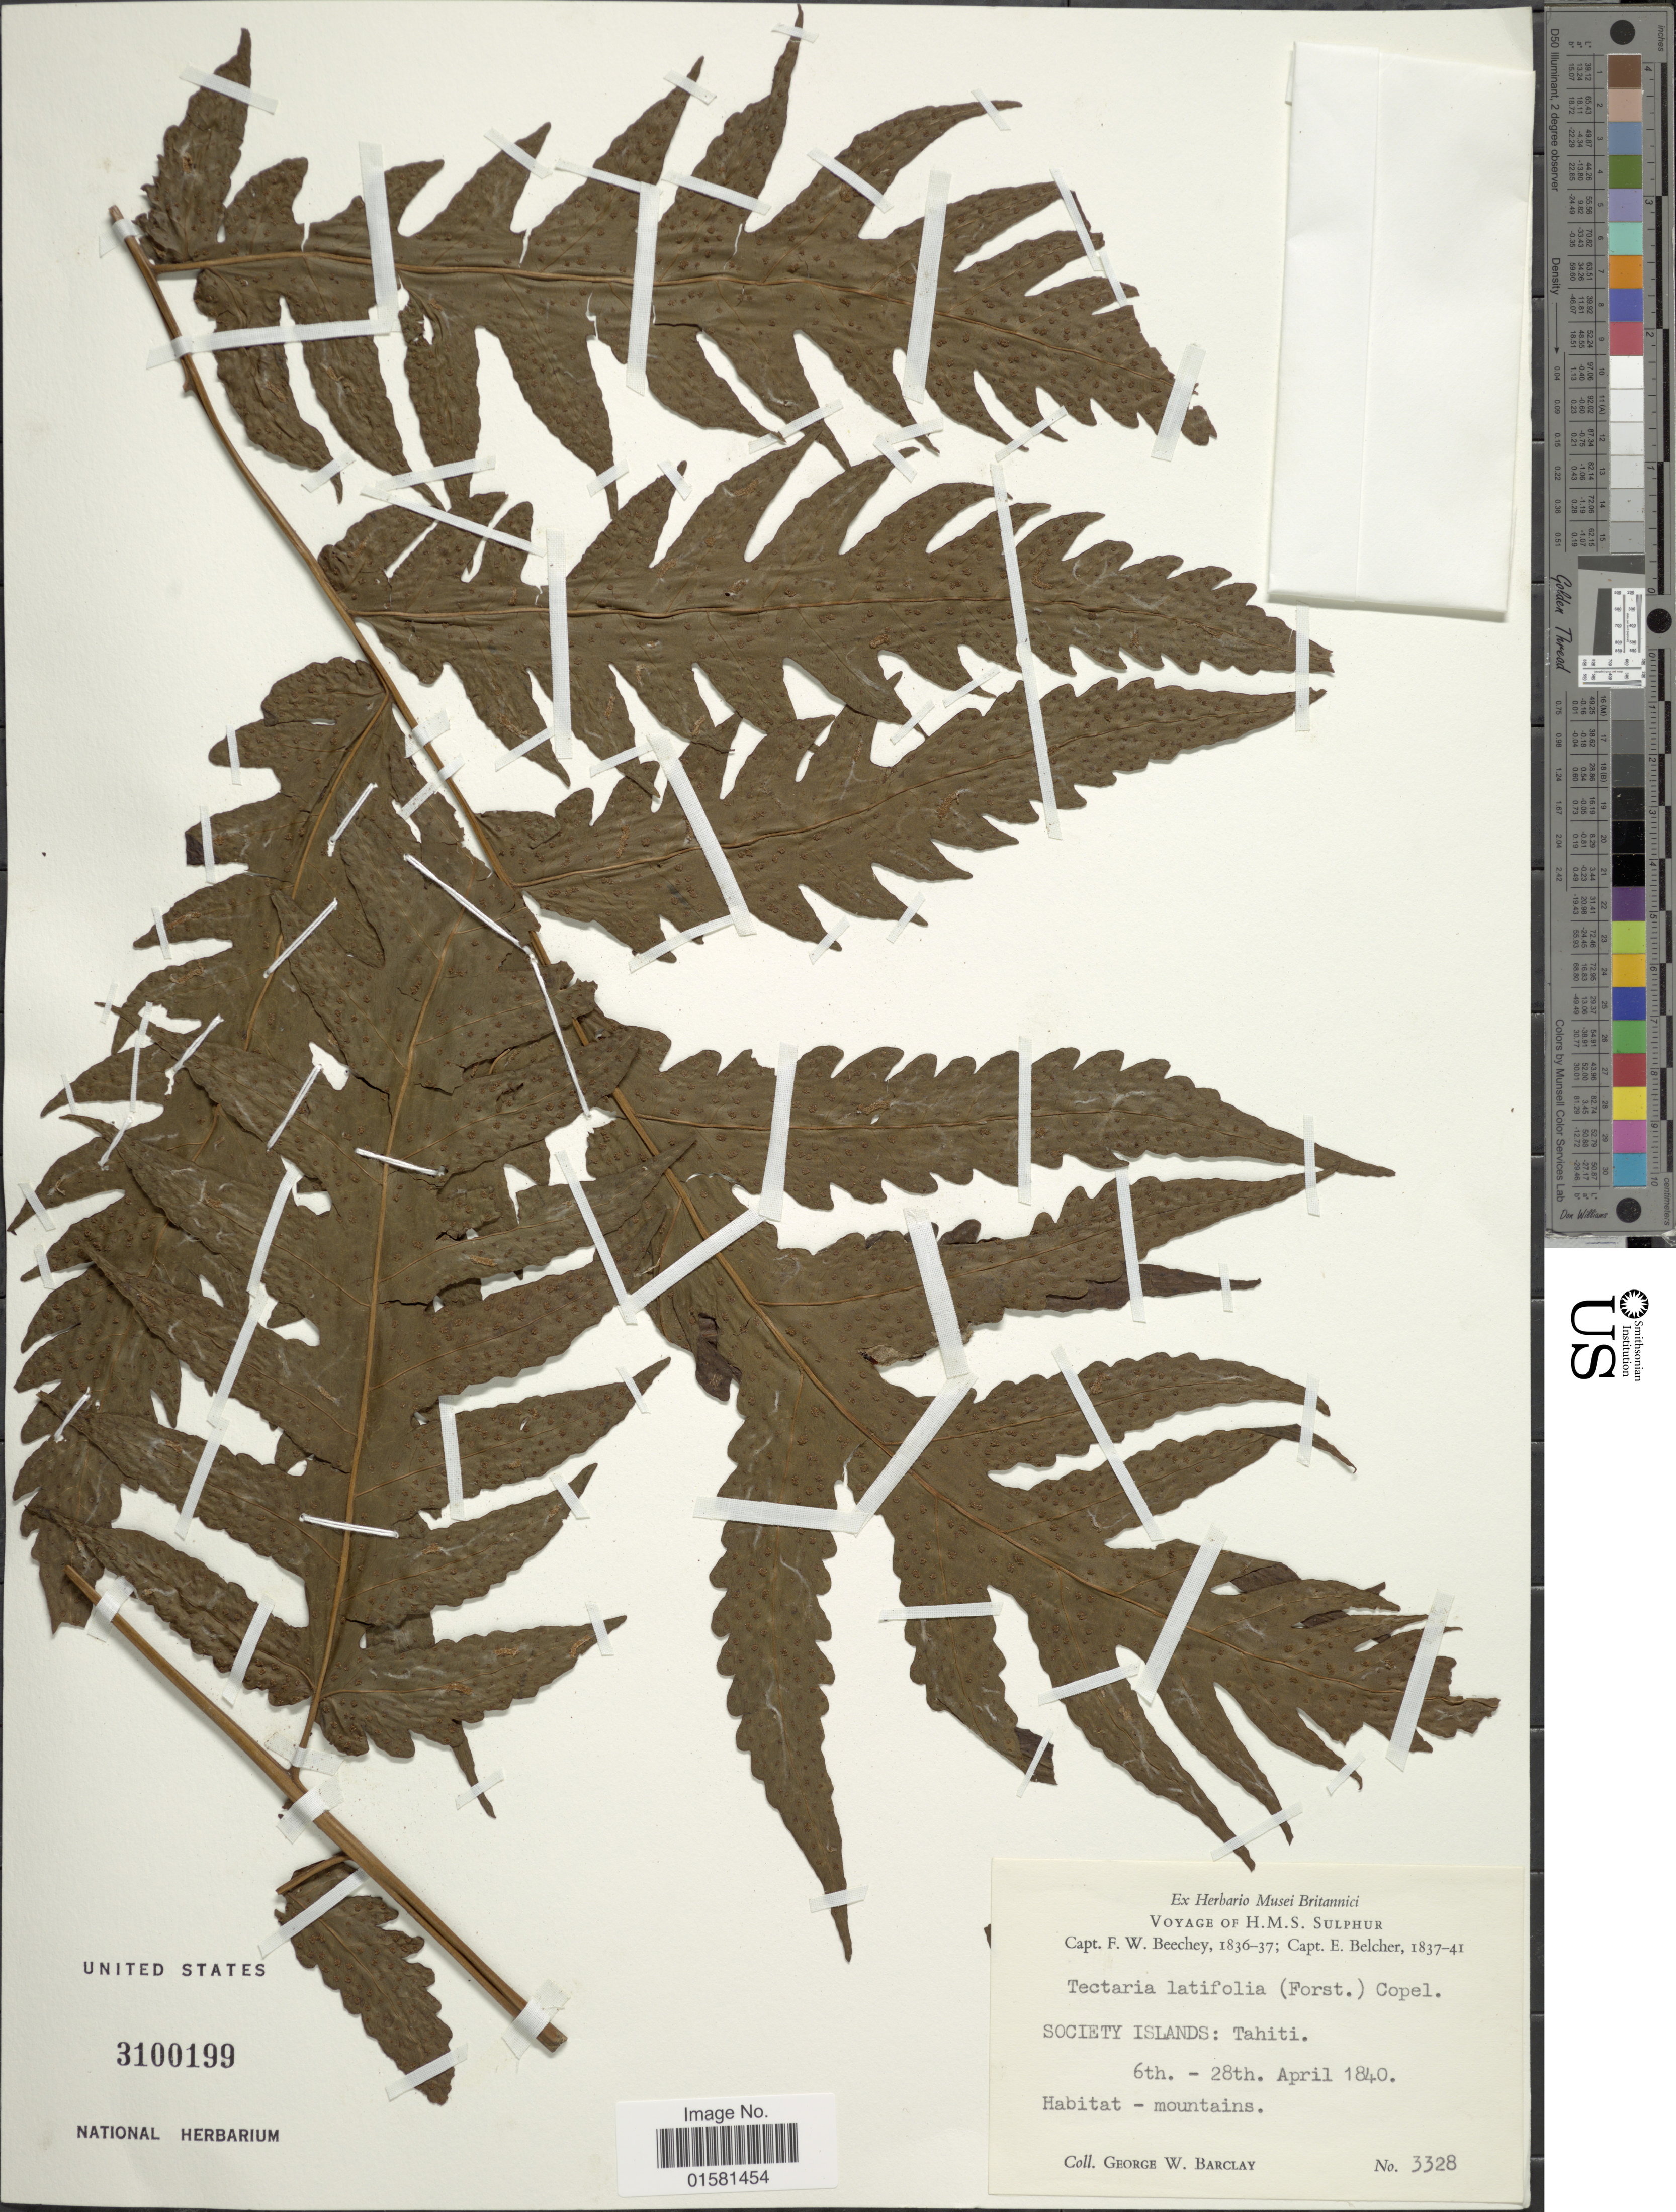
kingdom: Plantae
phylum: Tracheophyta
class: Polypodiopsida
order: Polypodiales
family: Tectariaceae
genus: Tectaria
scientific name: Tectaria latifolia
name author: (G. Forst.) Copel.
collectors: G. W. Barclay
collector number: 3328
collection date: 1840-04-06/1840-04-28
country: French Polynesia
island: Tahiti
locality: Society Islands: Tahiti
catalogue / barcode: US 3100199